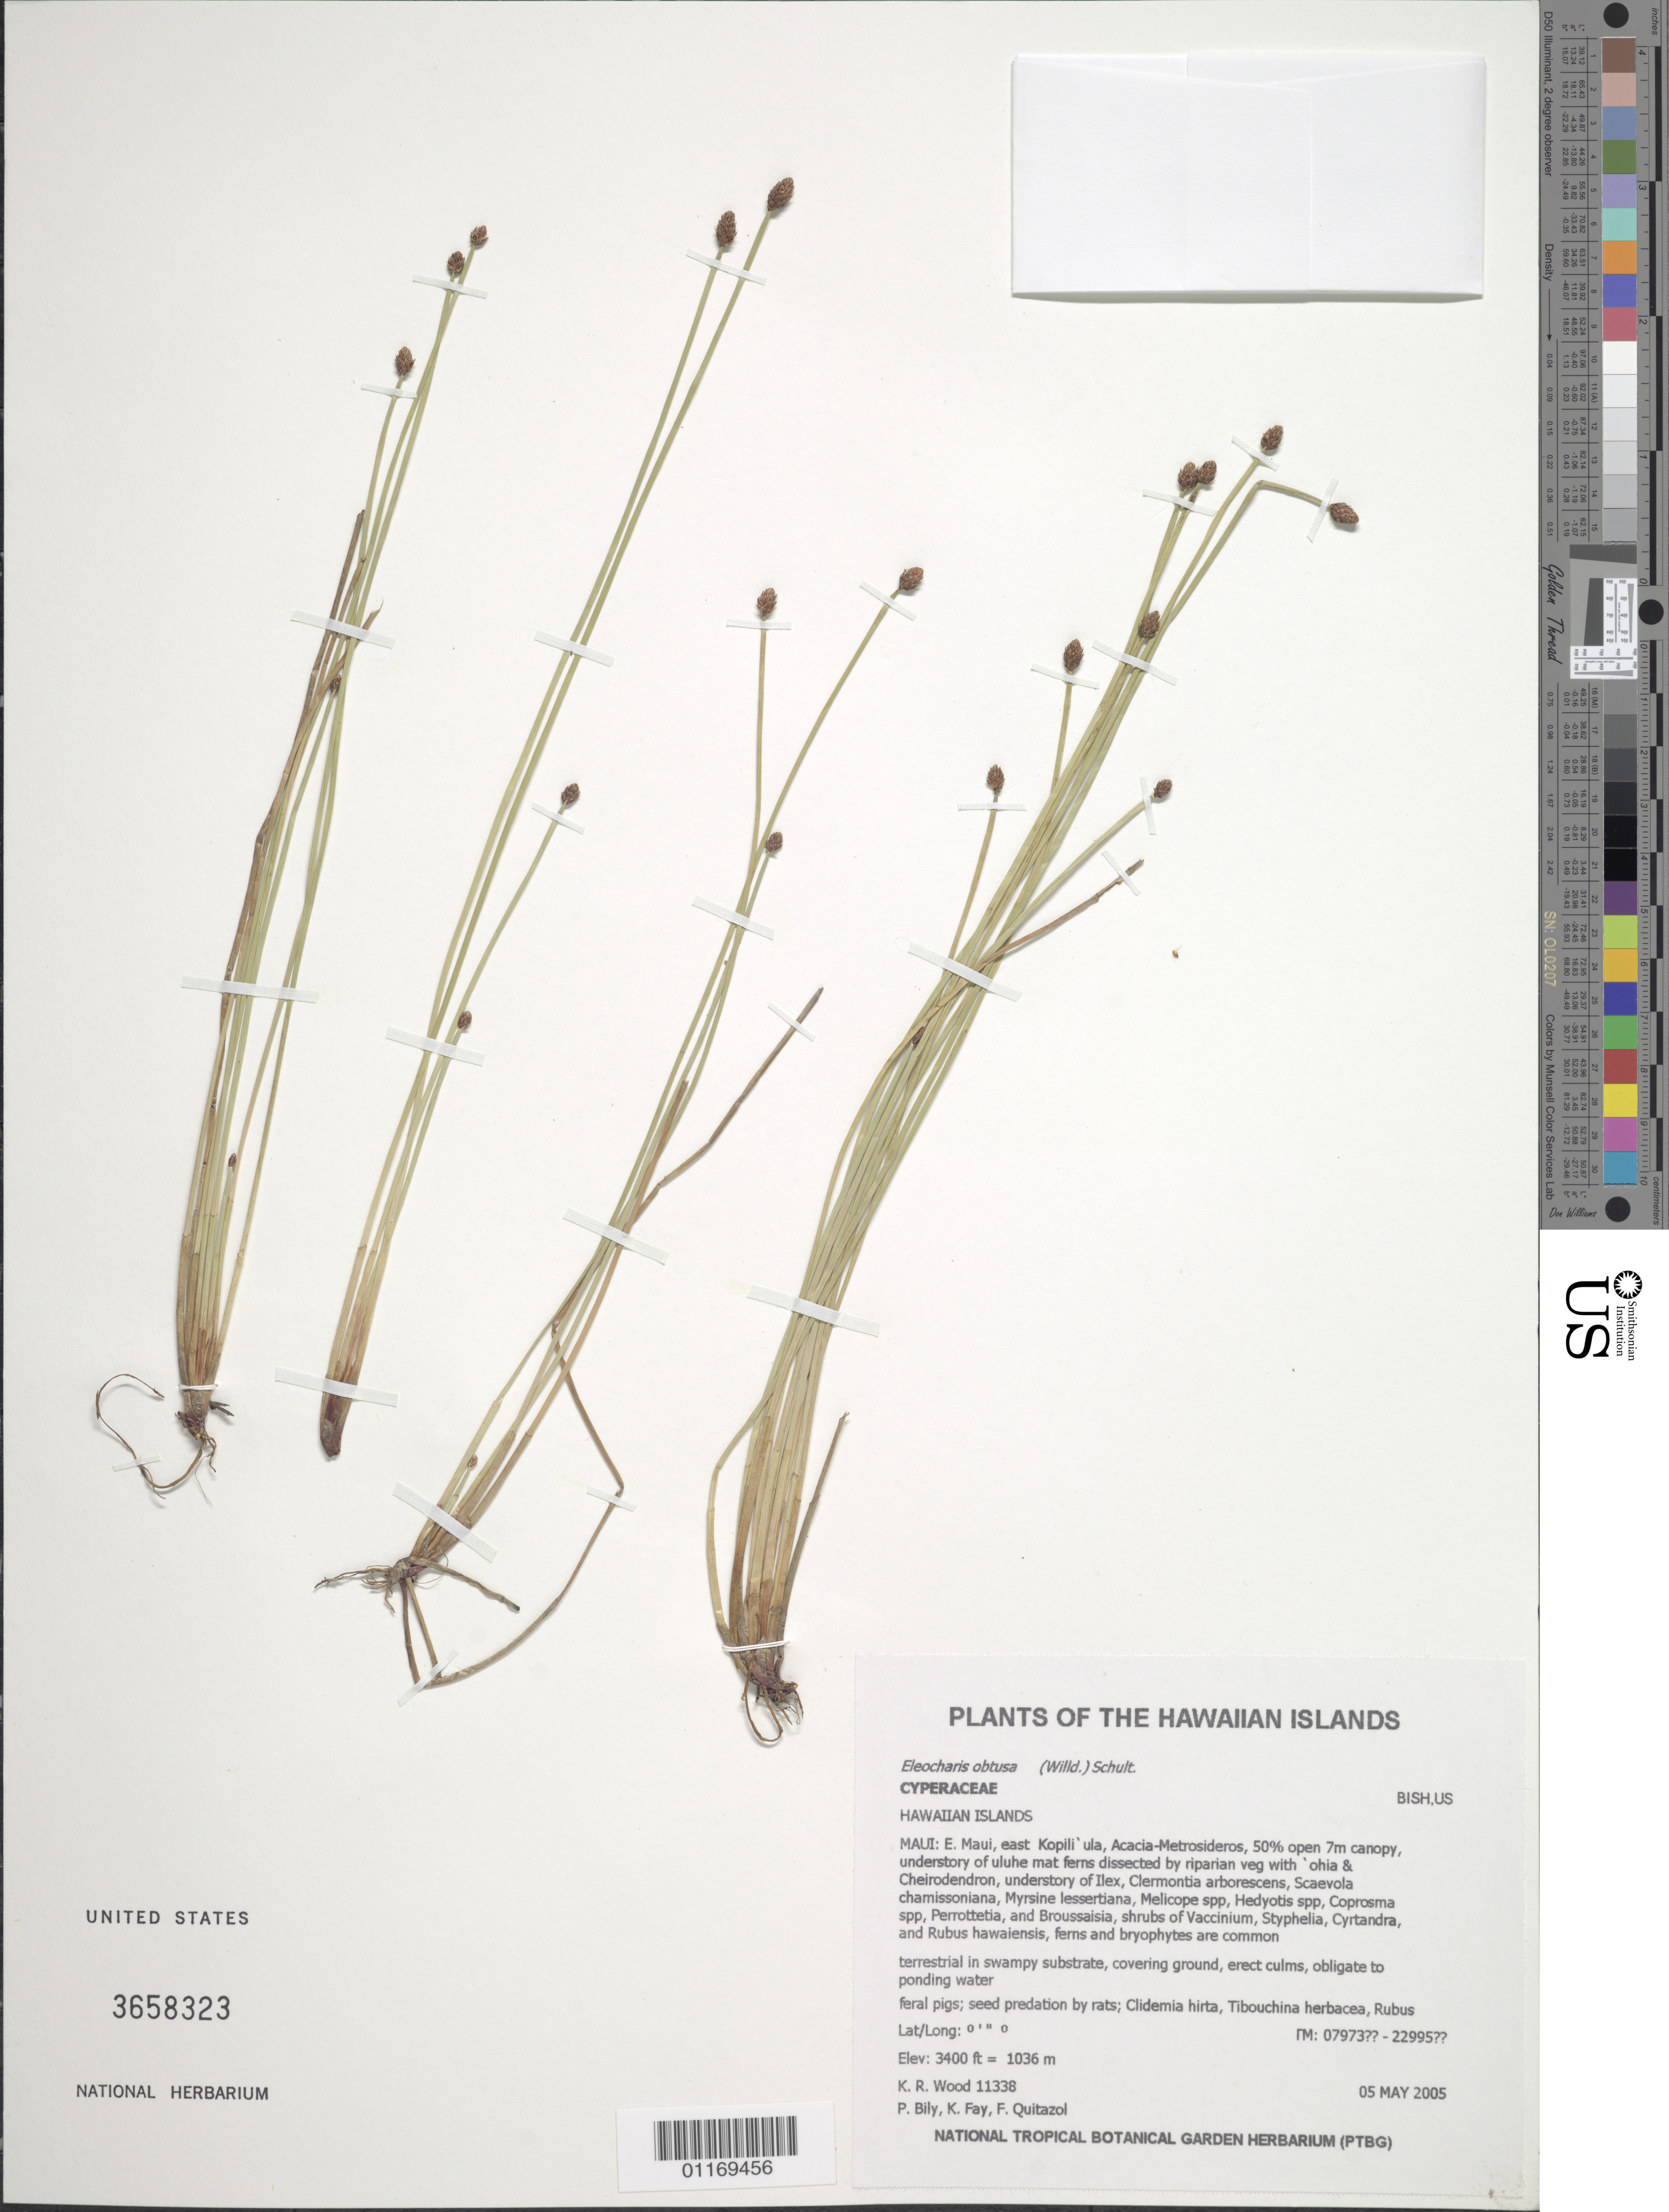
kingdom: Plantae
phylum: Tracheophyta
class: Liliopsida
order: Poales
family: Cyperaceae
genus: Eleocharis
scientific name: Eleocharis obtusa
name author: (Willd.) Schult.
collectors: K. R. Wood, P. Bily, K. Fay & F. Quitazol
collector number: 11338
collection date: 2005-05-05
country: United States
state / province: Hawaii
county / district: Maui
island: Maui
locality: E. Maui, E Kopili' ula.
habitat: Swampy substrate.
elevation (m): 1036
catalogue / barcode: US 3658323